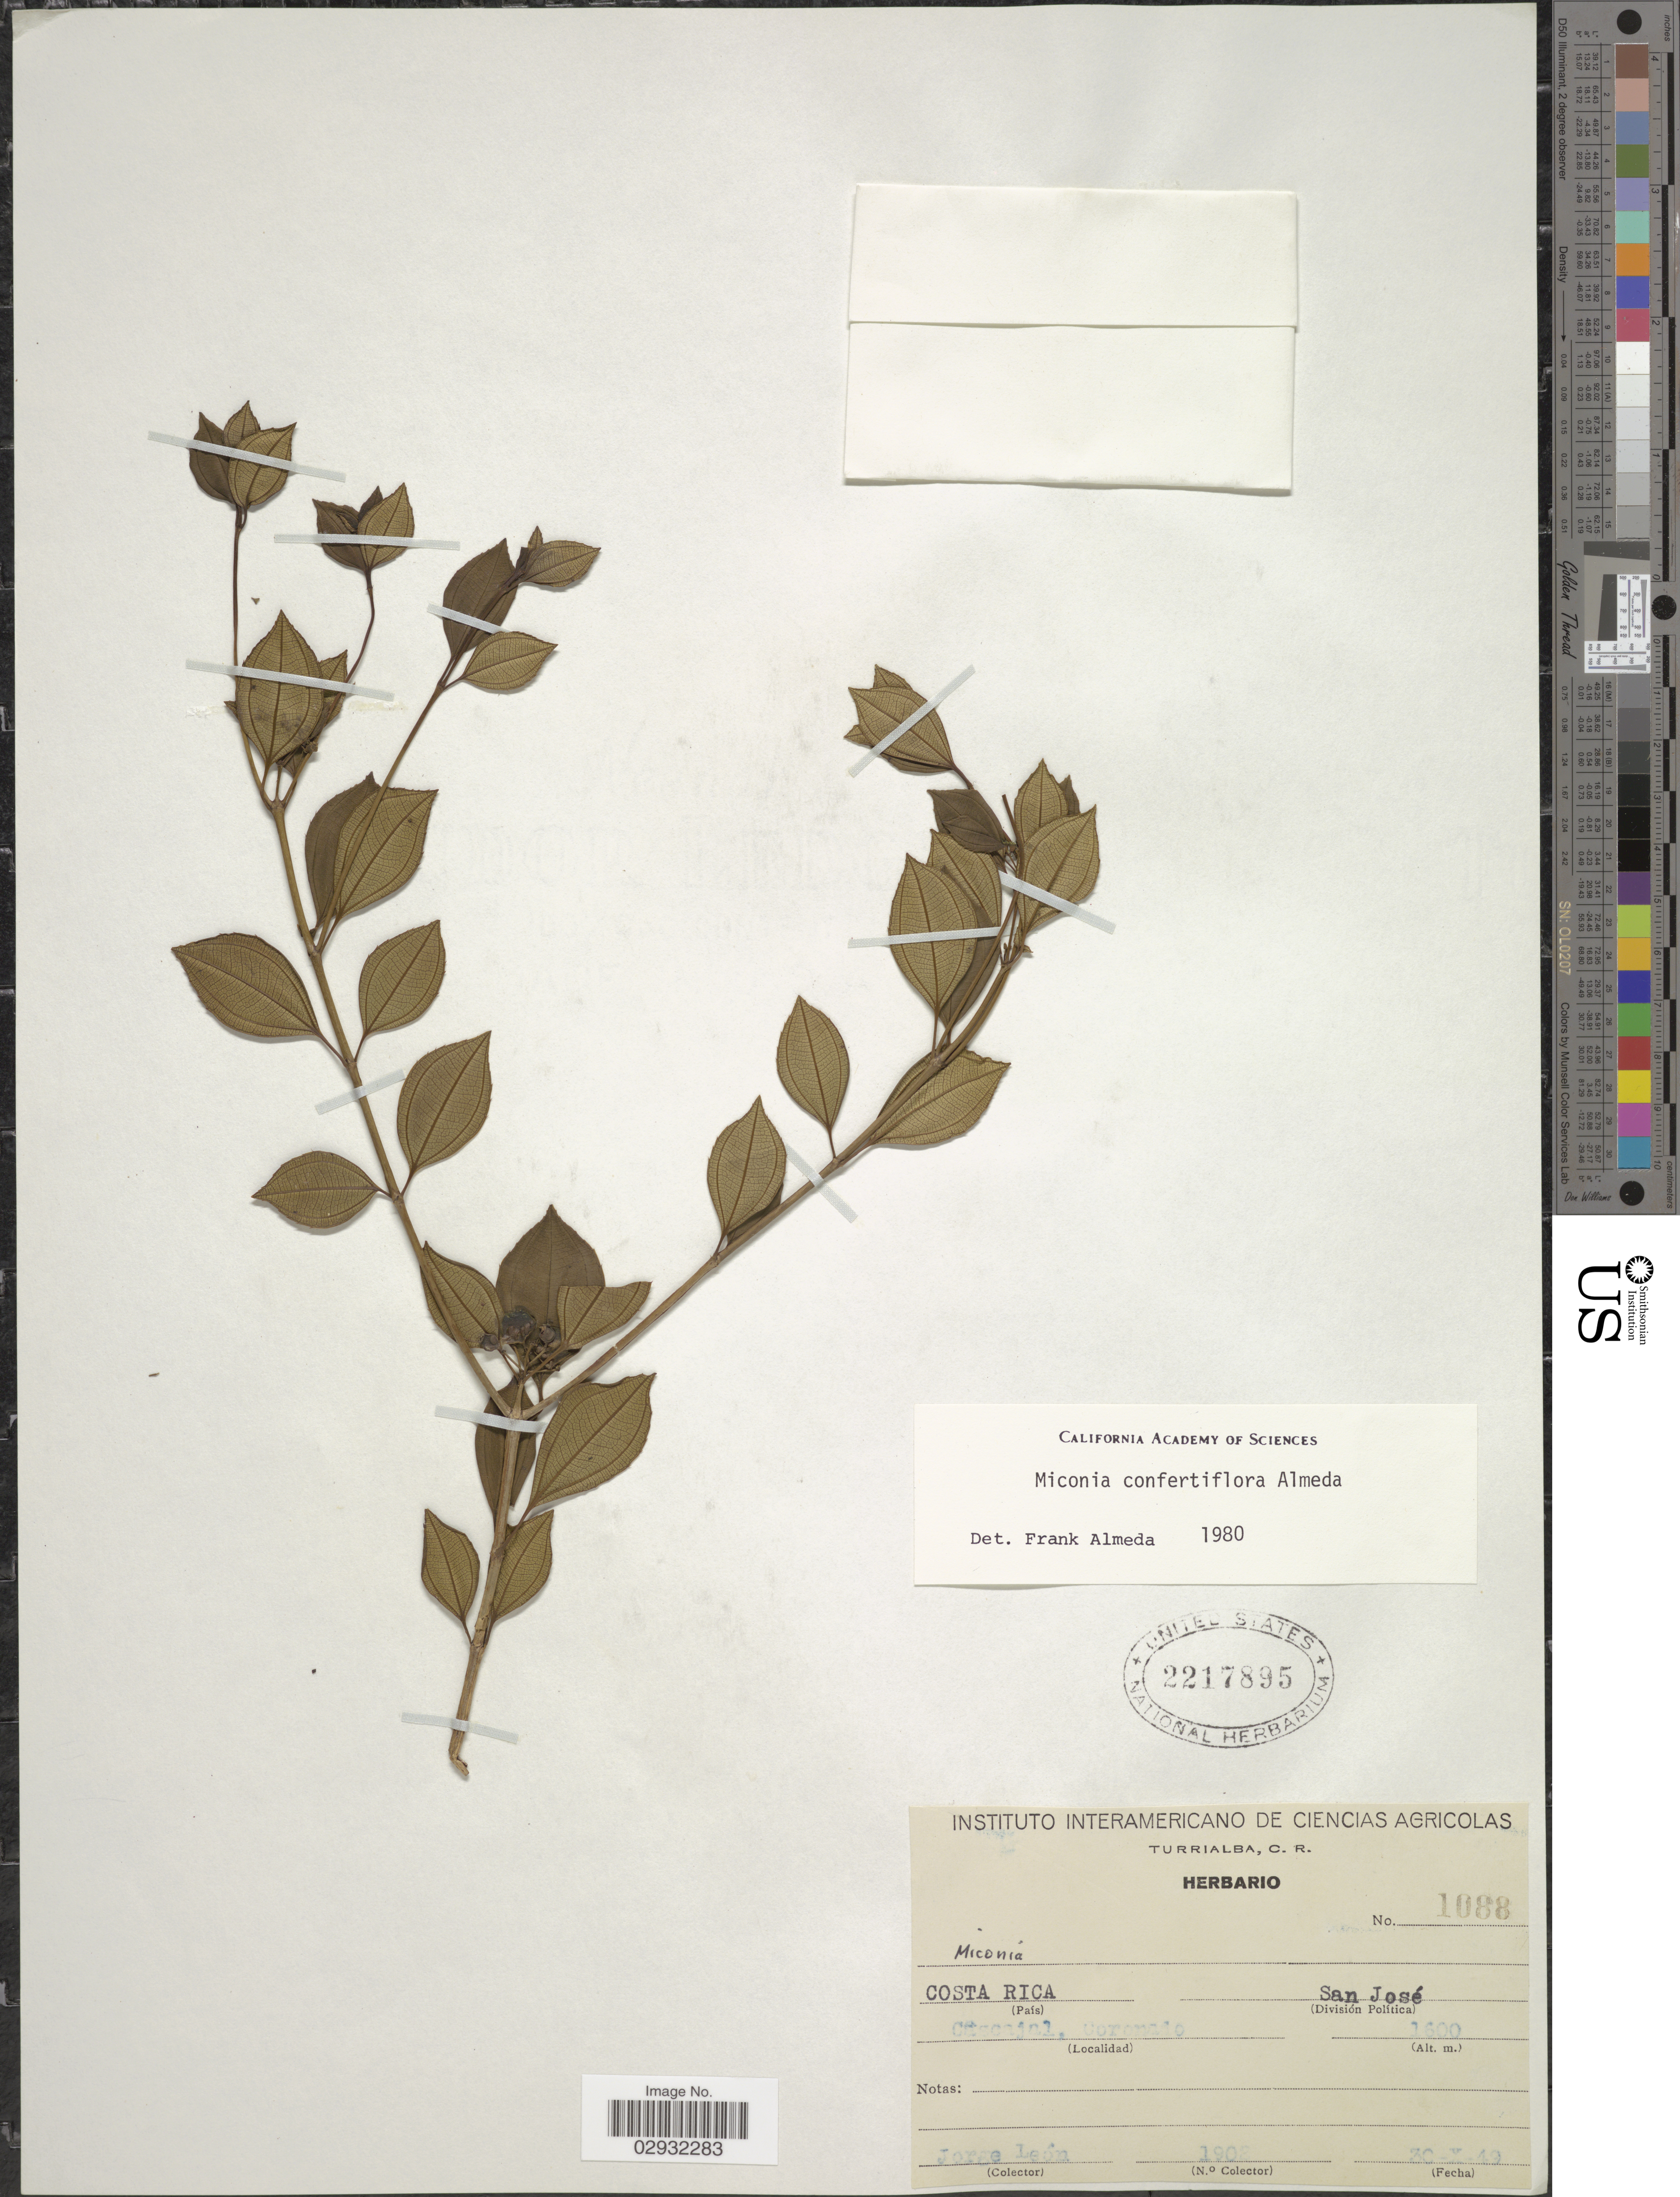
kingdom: Plantae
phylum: Tracheophyta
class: Magnoliopsida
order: Myrtales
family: Melastomataceae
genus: Miconia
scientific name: Miconia confertiflora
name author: Almeda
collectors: J. León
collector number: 1902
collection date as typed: Transcribed d/m/y: 30/10/49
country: Costa Rica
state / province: San José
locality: San José. Cascajal, Coronado.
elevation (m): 1600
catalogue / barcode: US 2217895